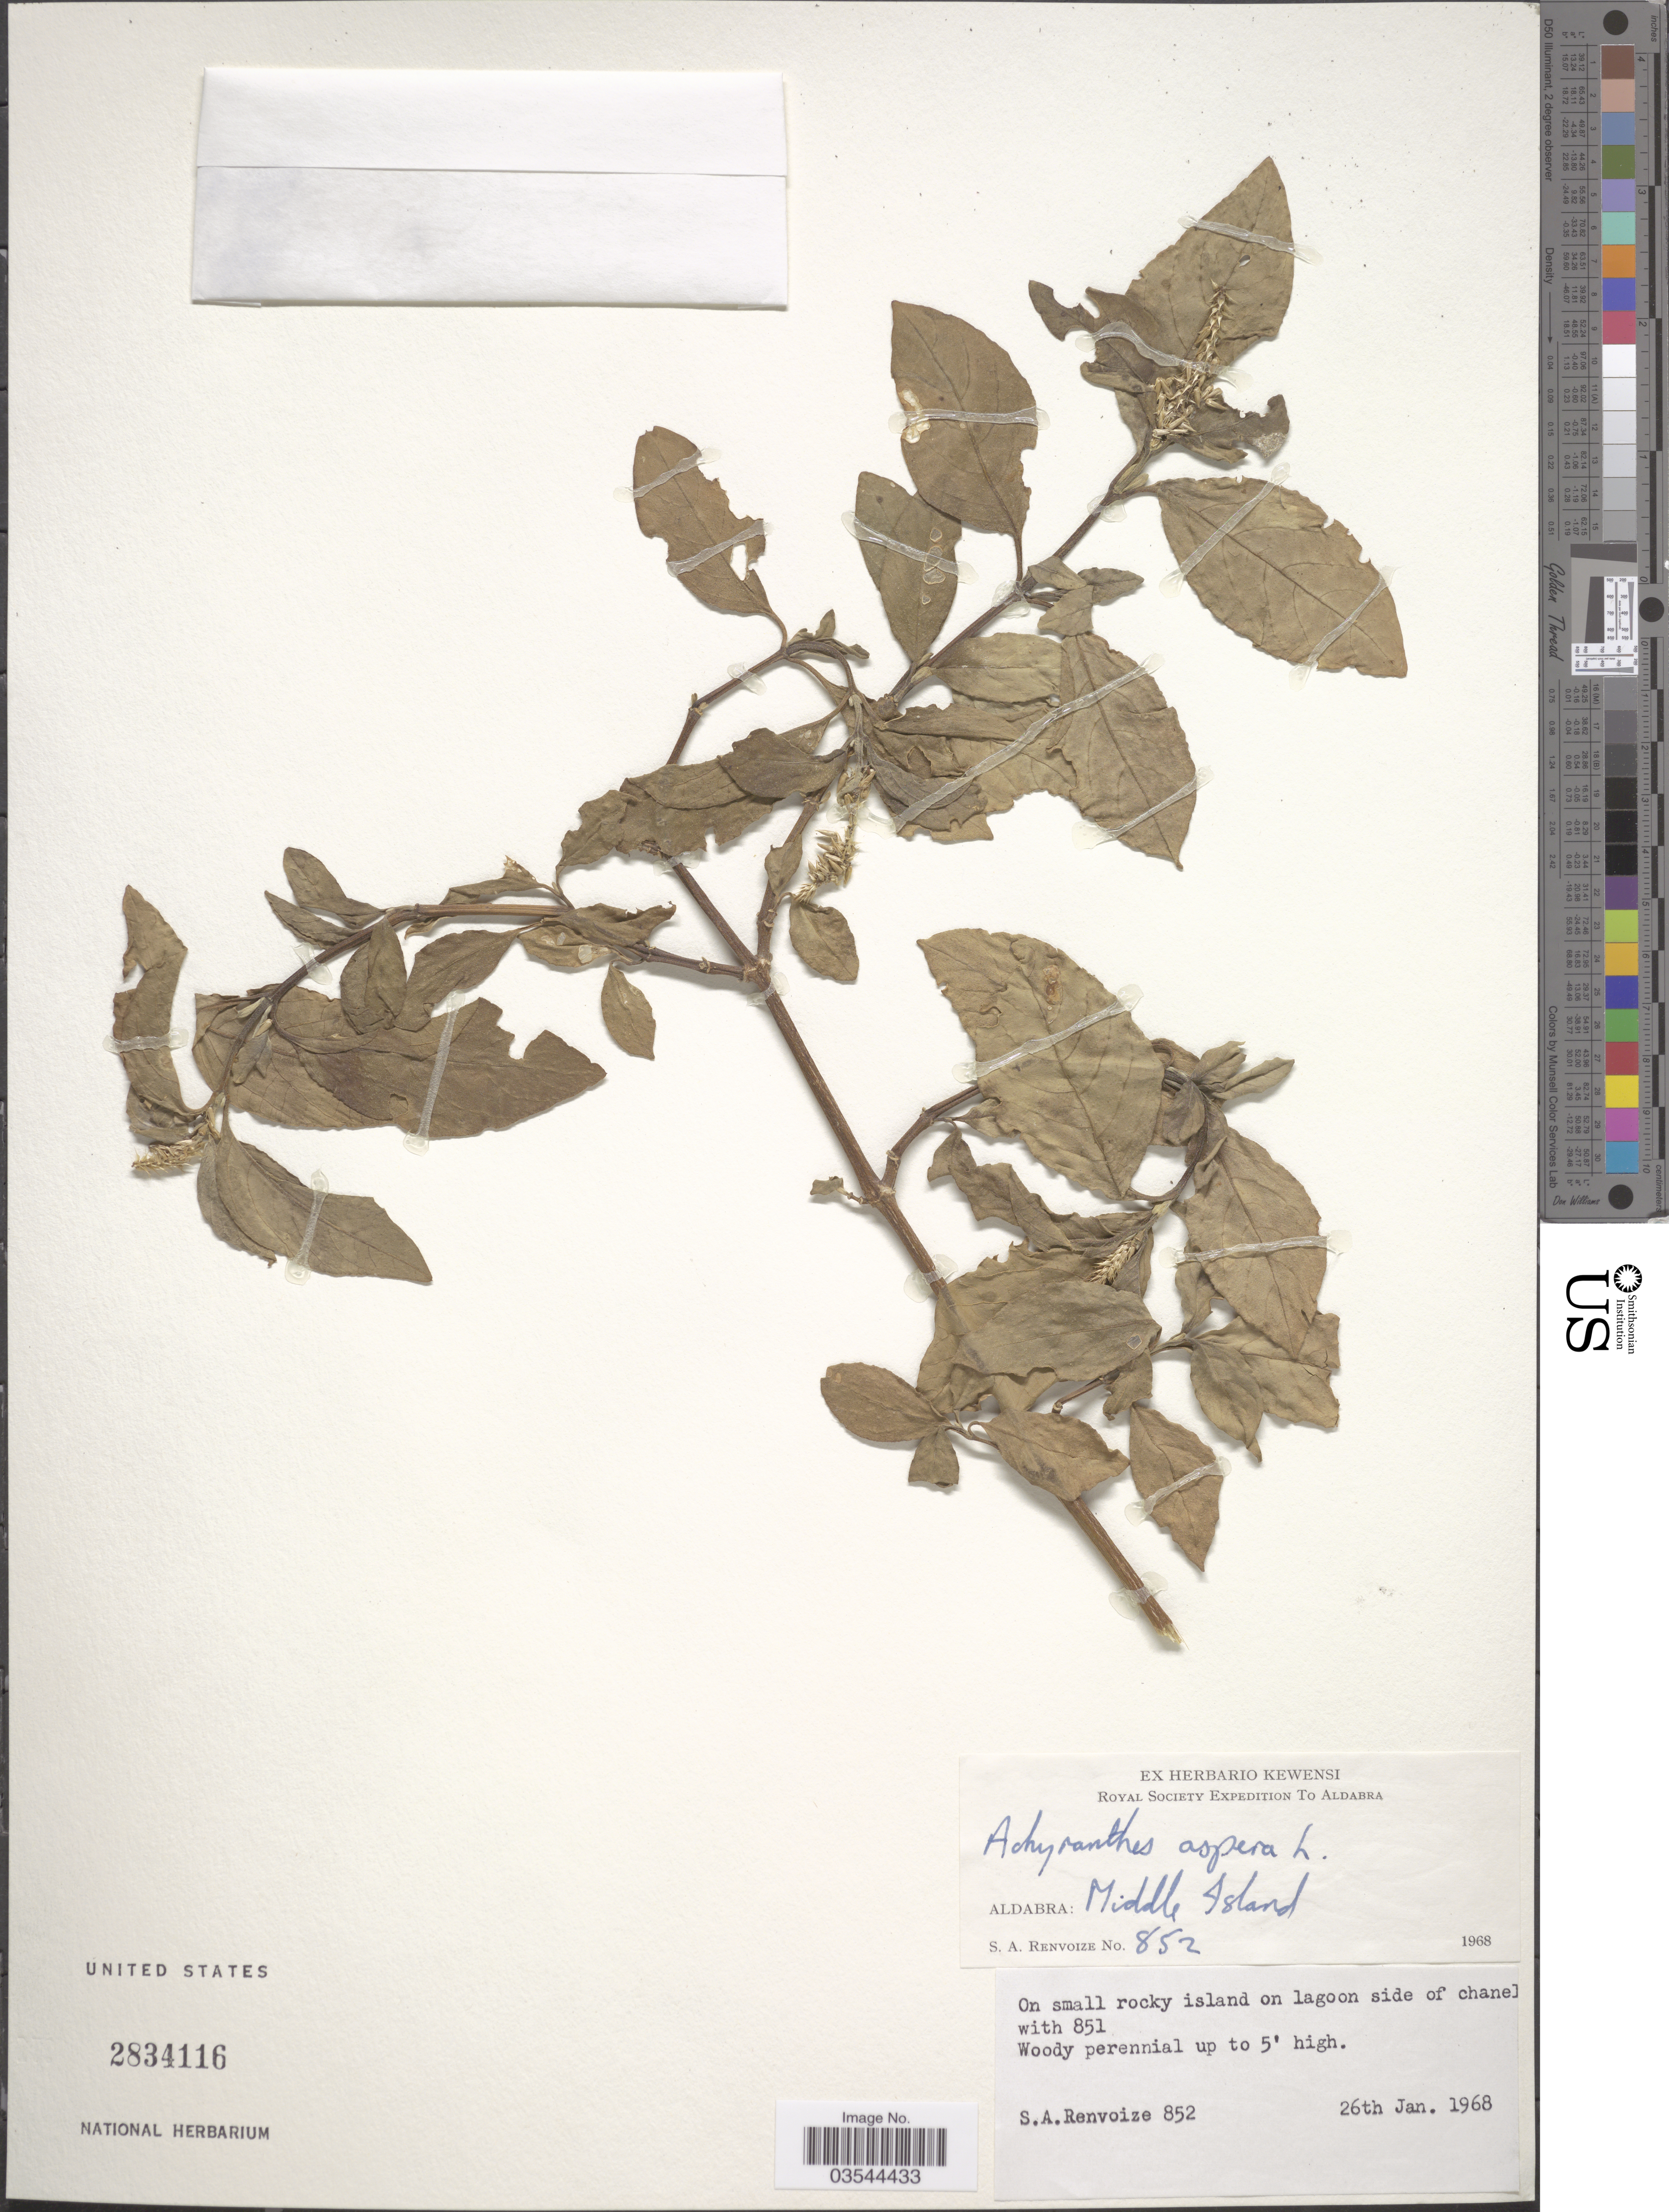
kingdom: Plantae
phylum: Tracheophyta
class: Magnoliopsida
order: Caryophyllales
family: Amaranthaceae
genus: Achyranthes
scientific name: Achyranthes aspera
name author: L.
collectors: S. A. Renvoize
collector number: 852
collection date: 1968-01-26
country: Seychelles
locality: Aldabra: Middle Island. On small rocky island on lagoon side of chanel.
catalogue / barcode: US 2834116